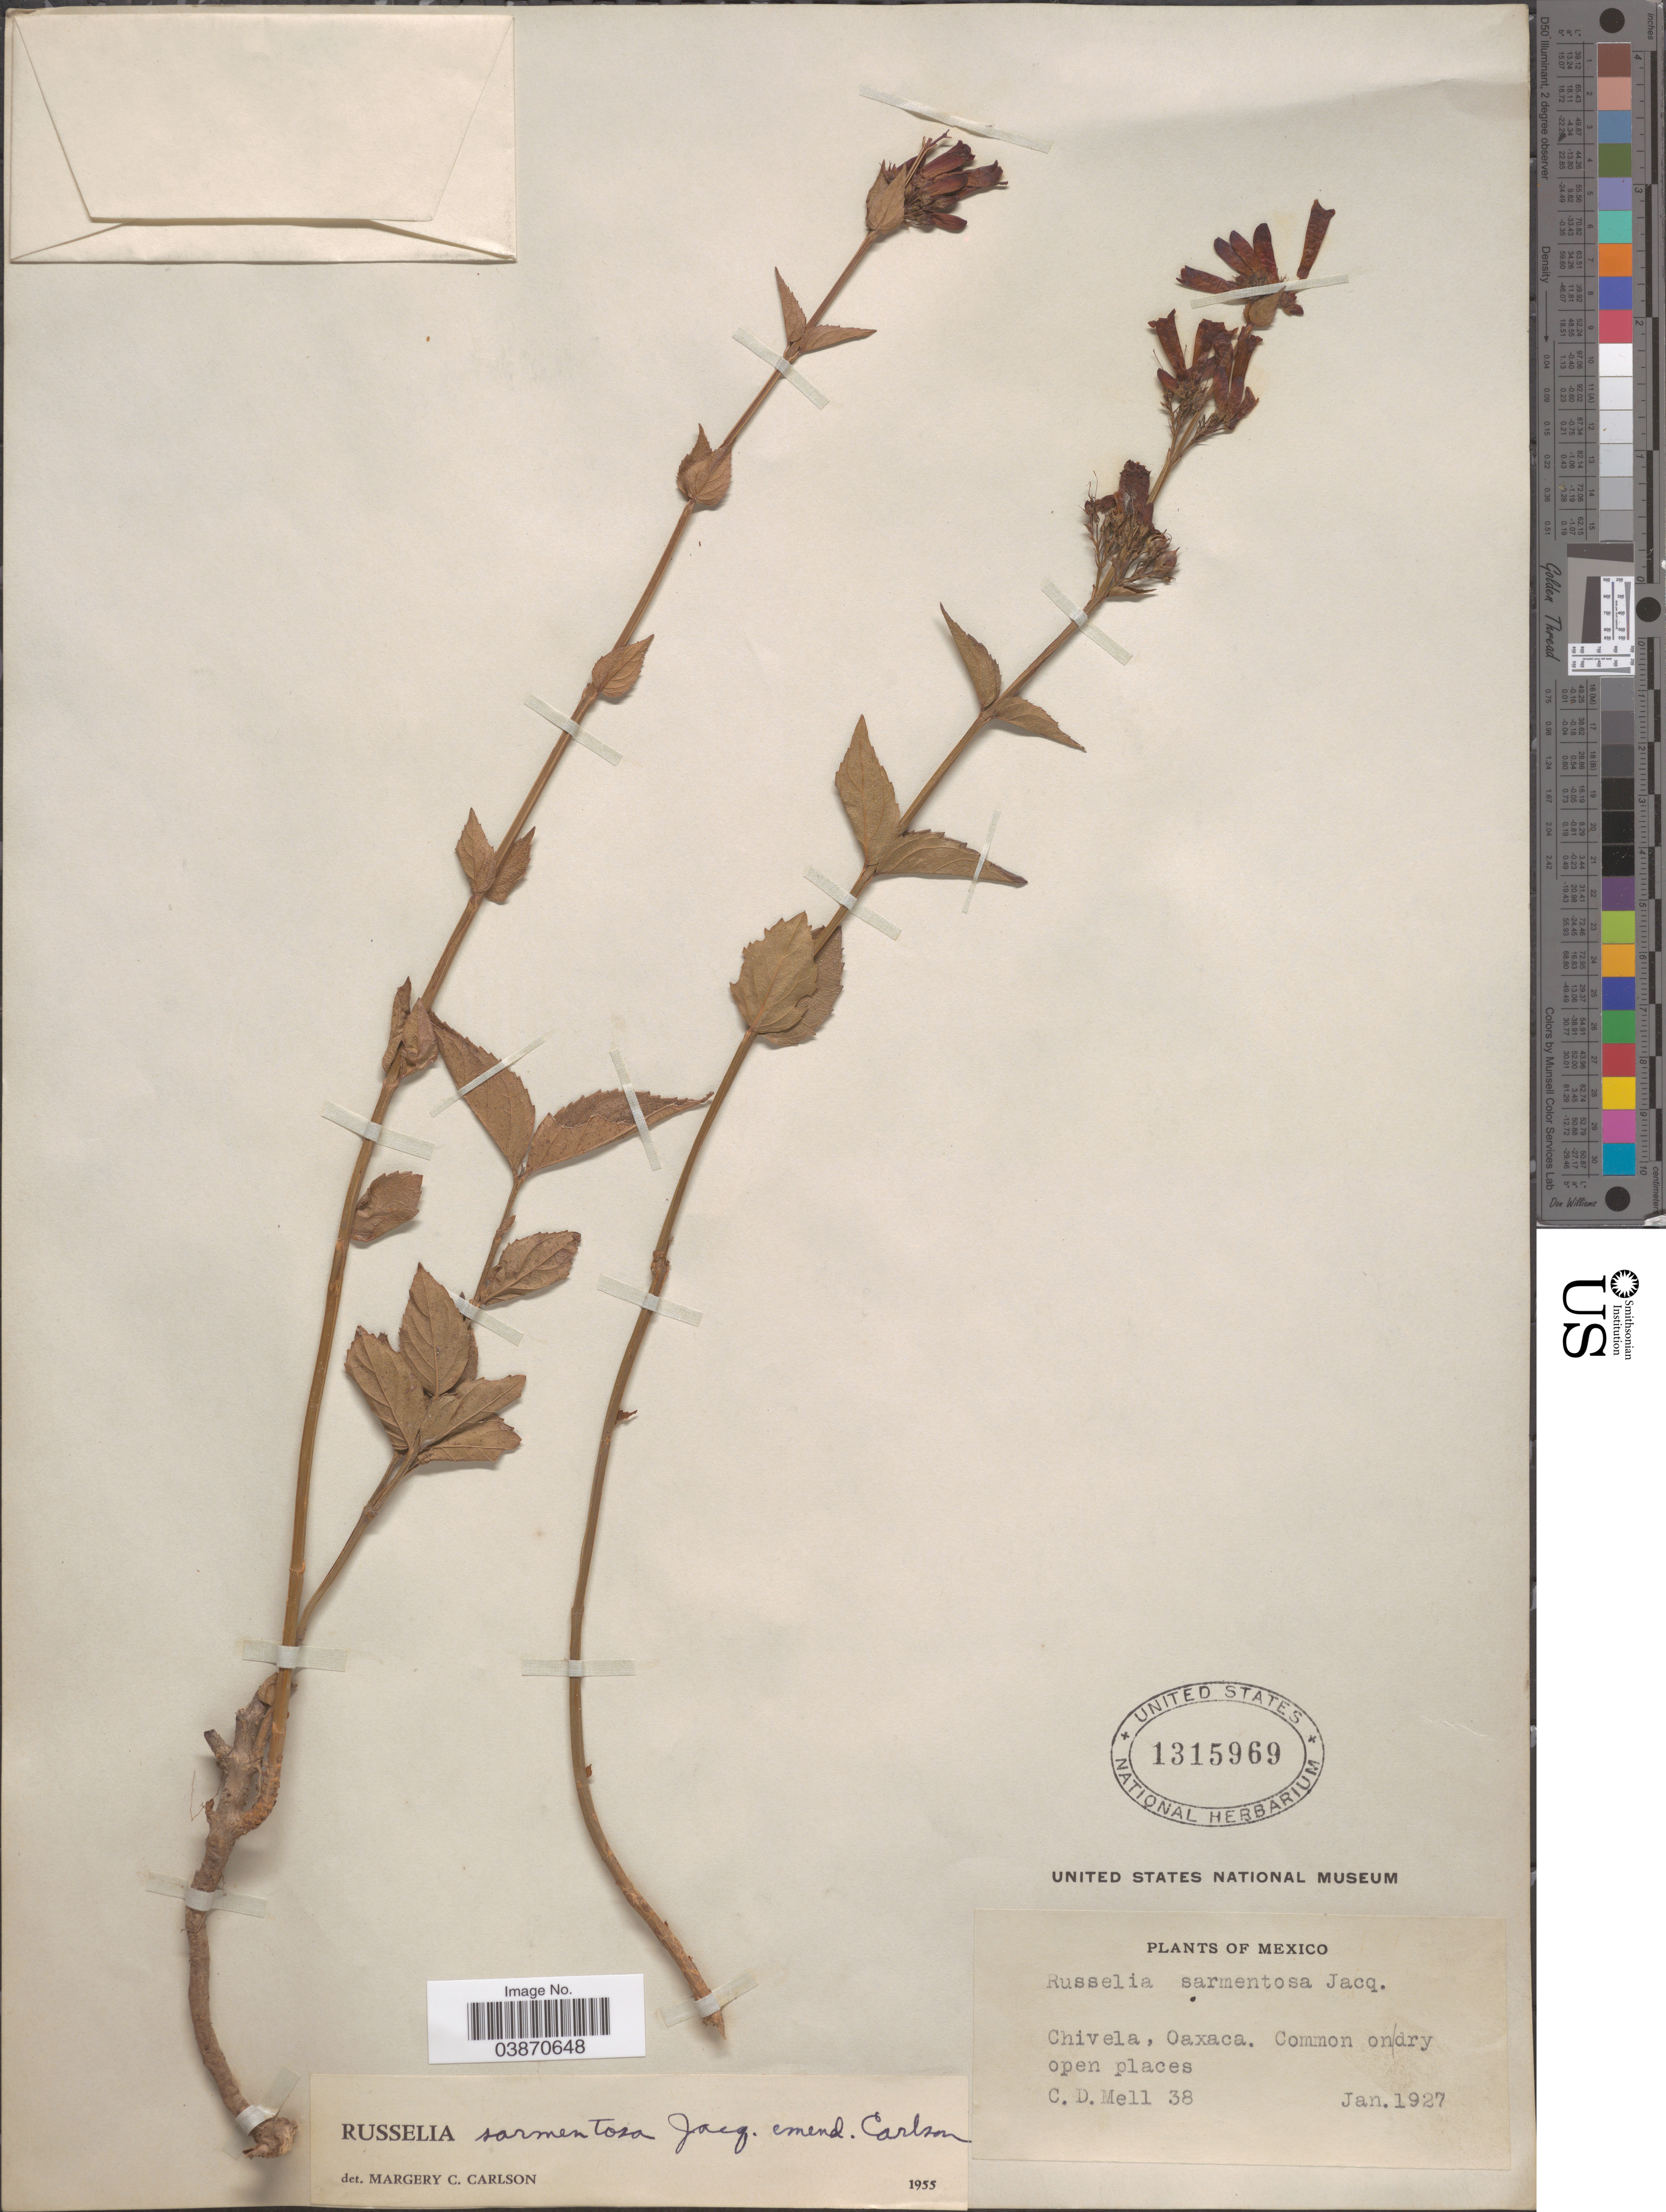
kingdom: Plantae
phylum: Tracheophyta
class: Magnoliopsida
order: Lamiales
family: Plantaginaceae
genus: Russelia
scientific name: Russelia sarmentosa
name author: Jacq.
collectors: C. D. Mell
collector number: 38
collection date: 1927-01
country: Mexico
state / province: Oaxaca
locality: Chivela.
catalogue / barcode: US 1315969